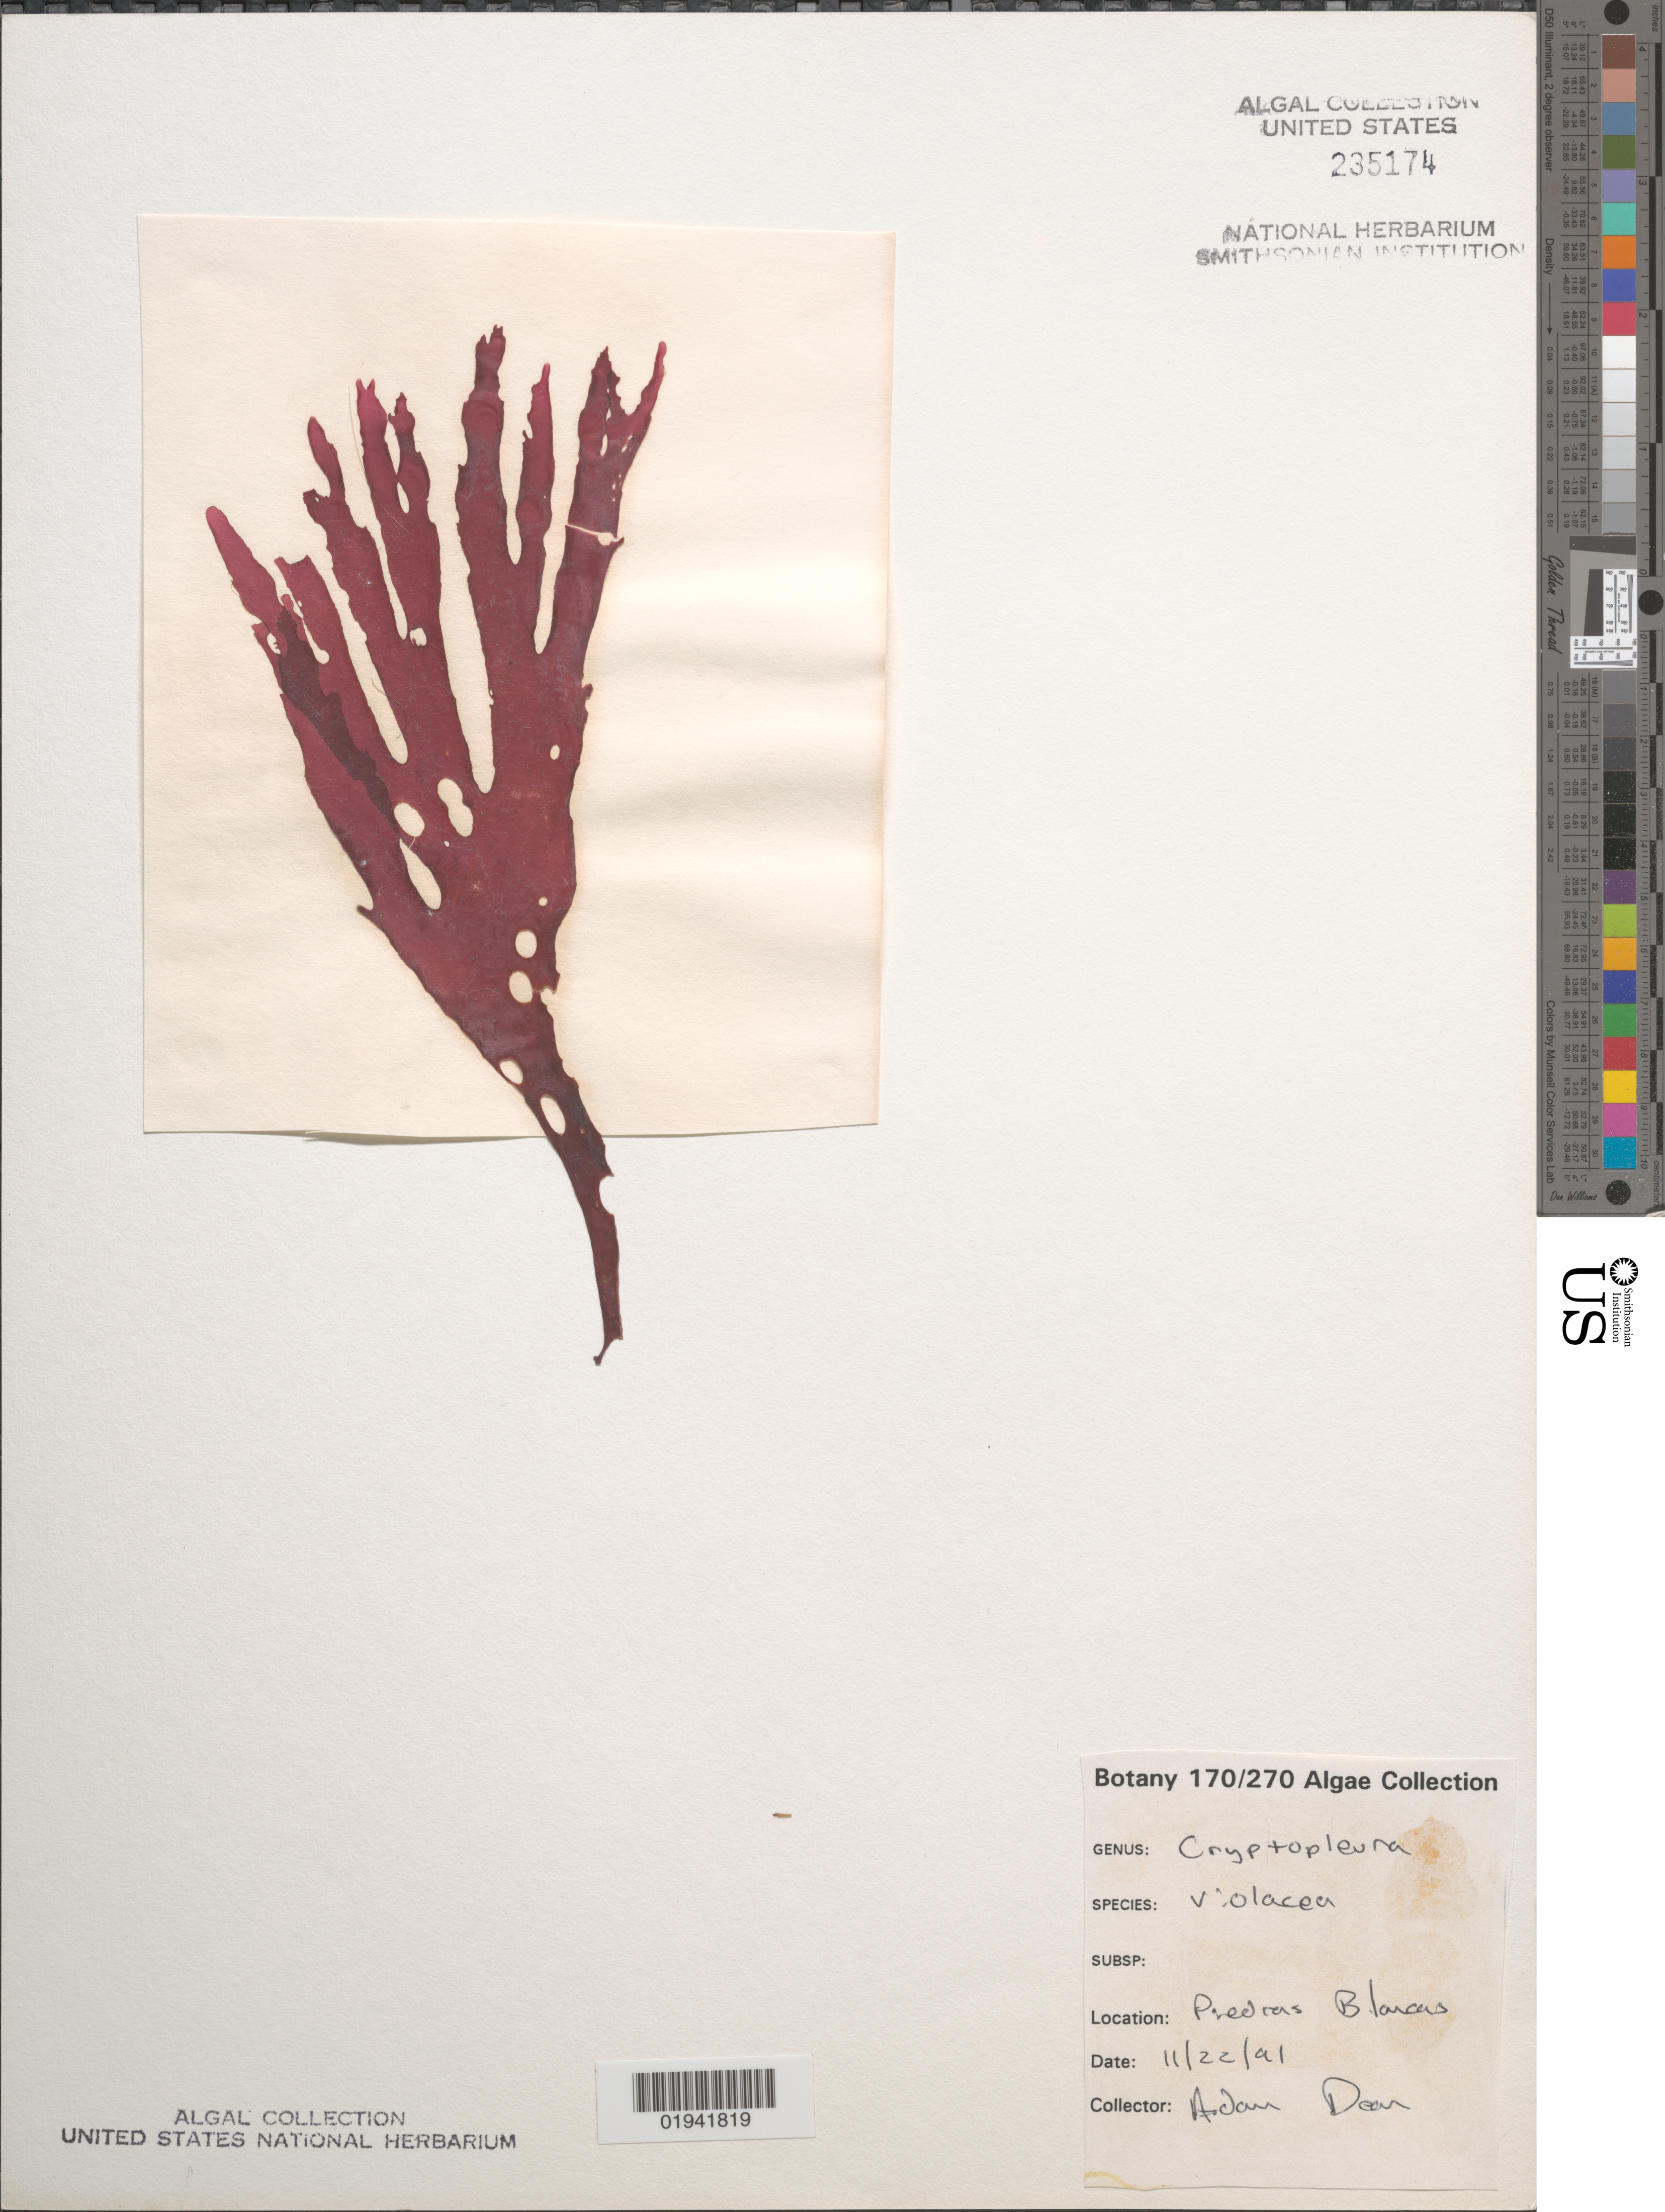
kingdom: Plantae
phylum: Rhodophyta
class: Florideophyceae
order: Ceramiales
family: Delesseriaceae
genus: Cryptopleura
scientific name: Cryptopleura violacea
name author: (J. Ag.) Kylin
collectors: A. Dean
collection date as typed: Transcribed d/m/y: 22/11/91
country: United States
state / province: California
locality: Piedras Blancas.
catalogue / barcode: US 235174